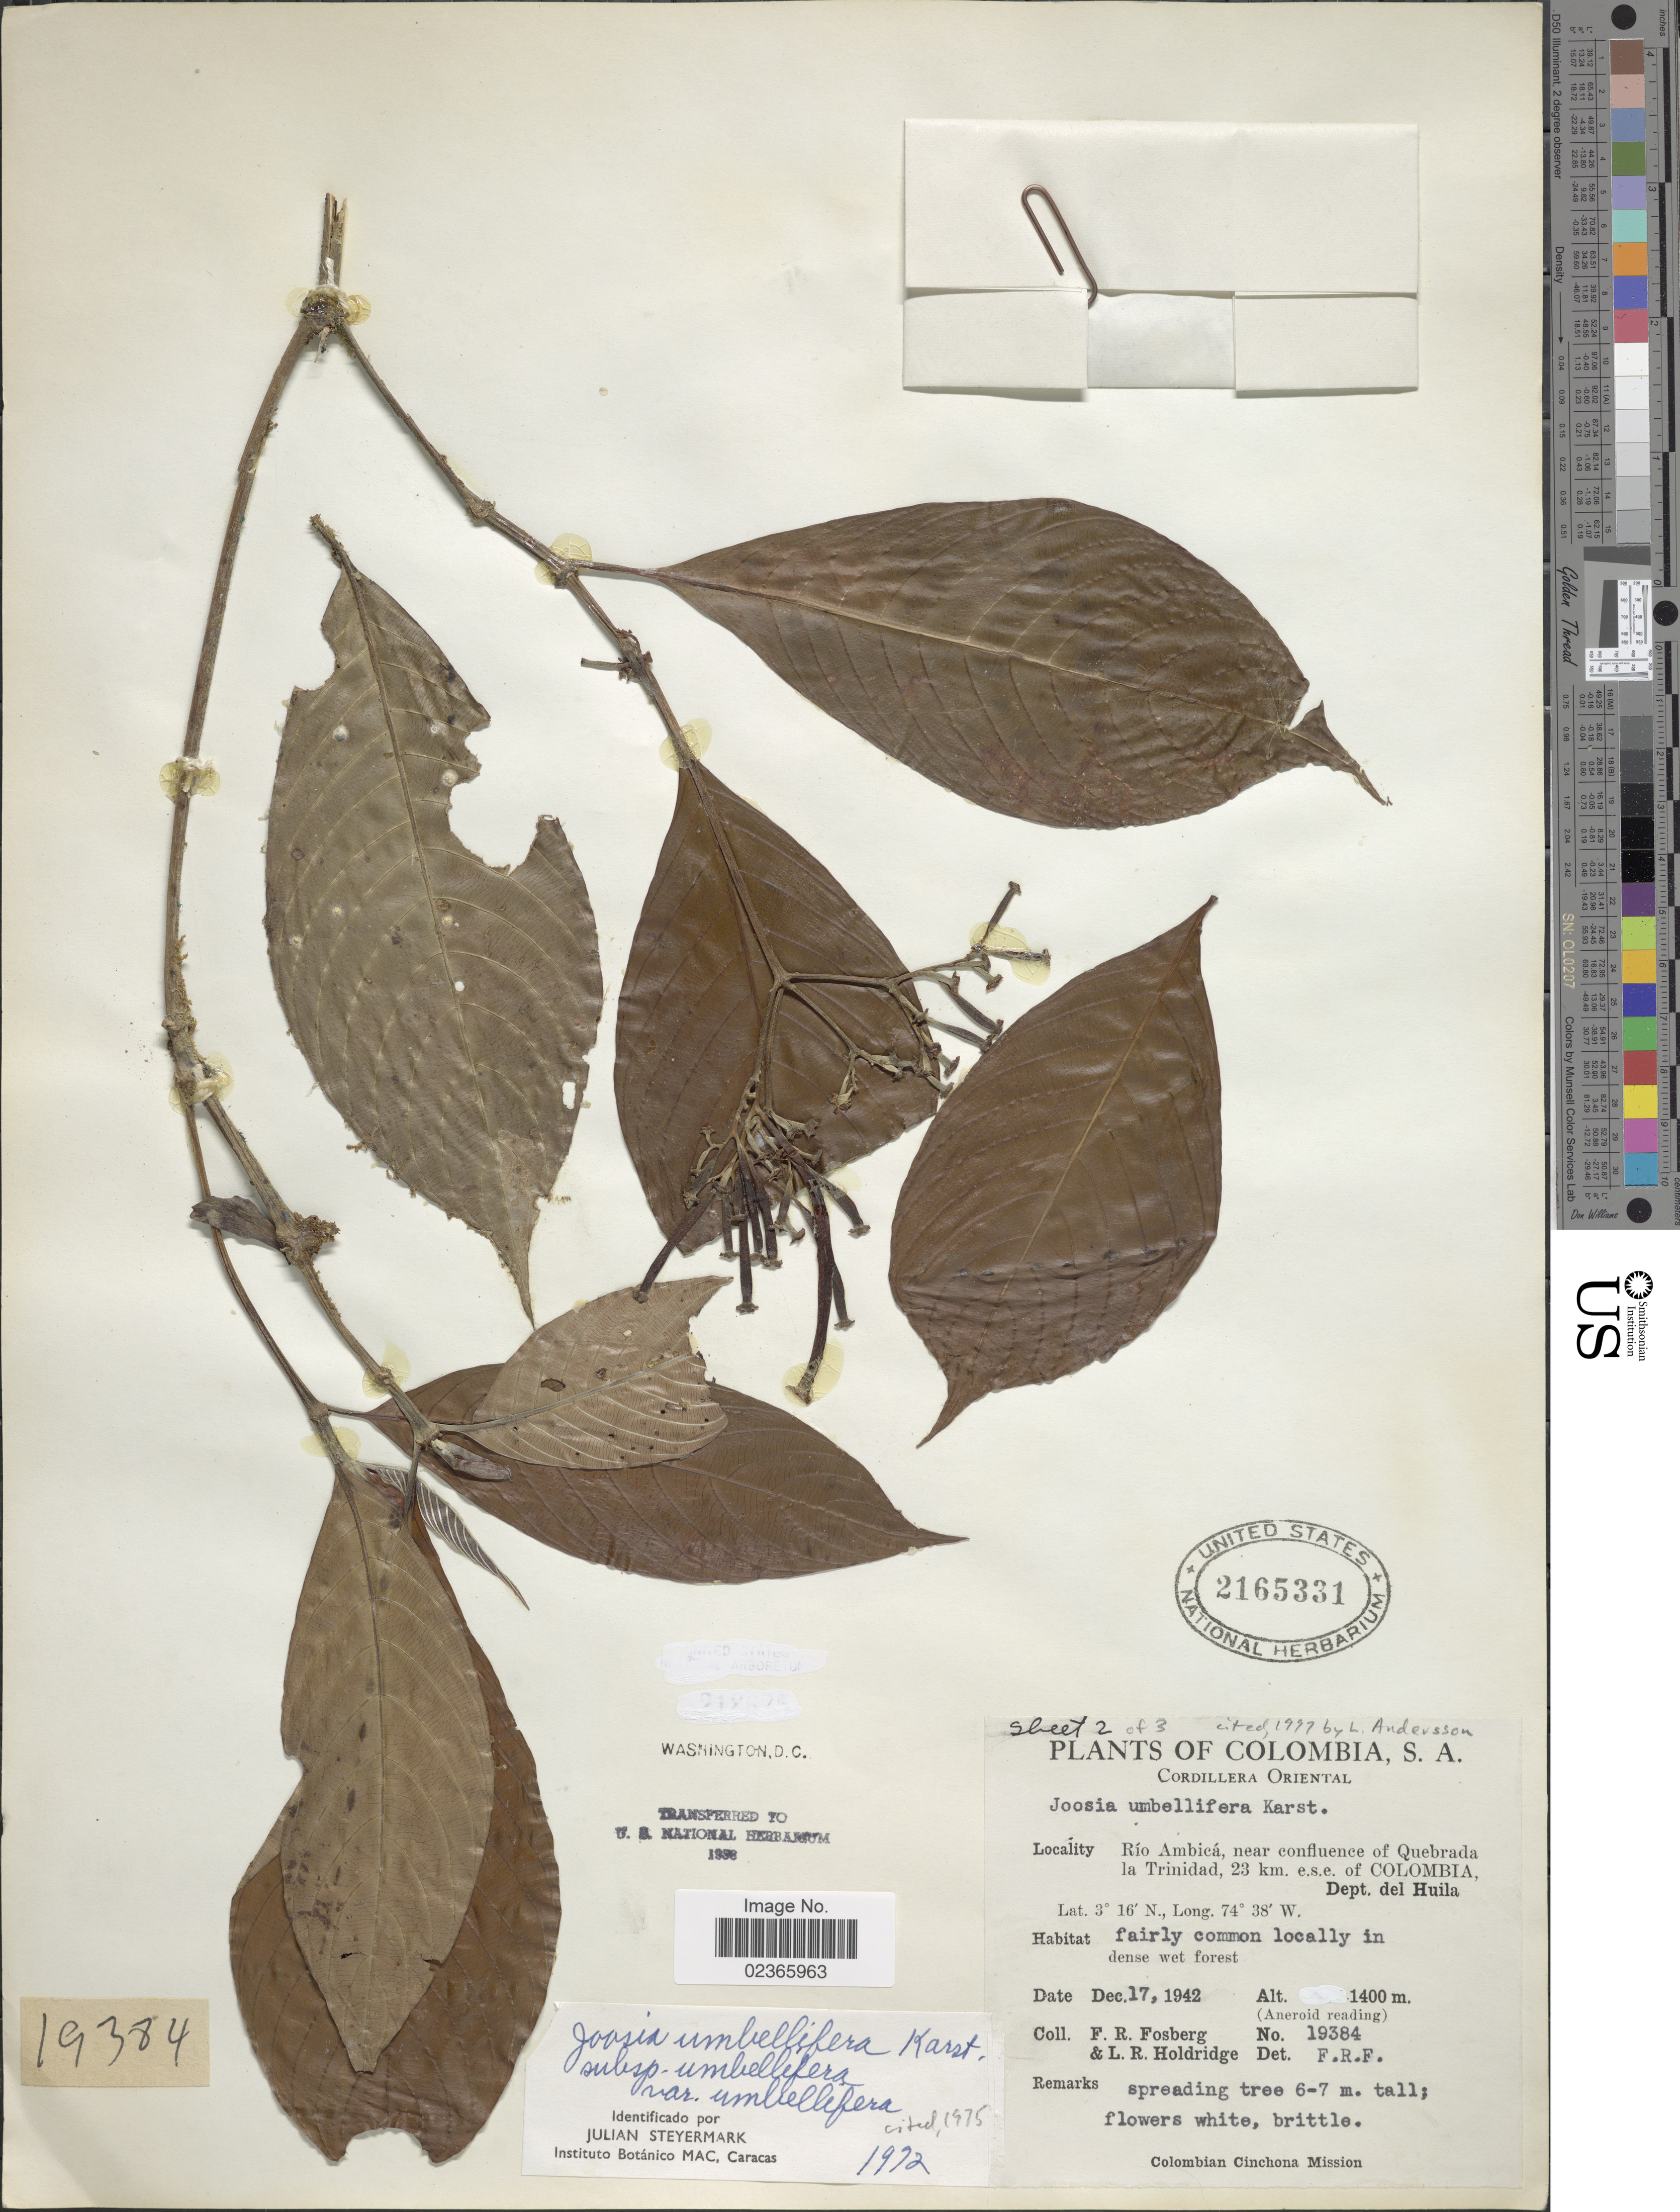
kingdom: Plantae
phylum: Tracheophyta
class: Magnoliopsida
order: Gentianales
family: Rubiaceae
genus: Joosia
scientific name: Joosia umbellifera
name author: H. Karst.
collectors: F. R. Fosberg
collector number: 19384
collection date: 1942-12-17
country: Colombia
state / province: Huila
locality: Colombia, S.A. Cordillera Oriental. Rio Ambica, near confluence of Quebrada la Trinidad, 23 km e.s.e. of Colombia. Dept. del Huila.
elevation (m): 1400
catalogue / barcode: US 2165331